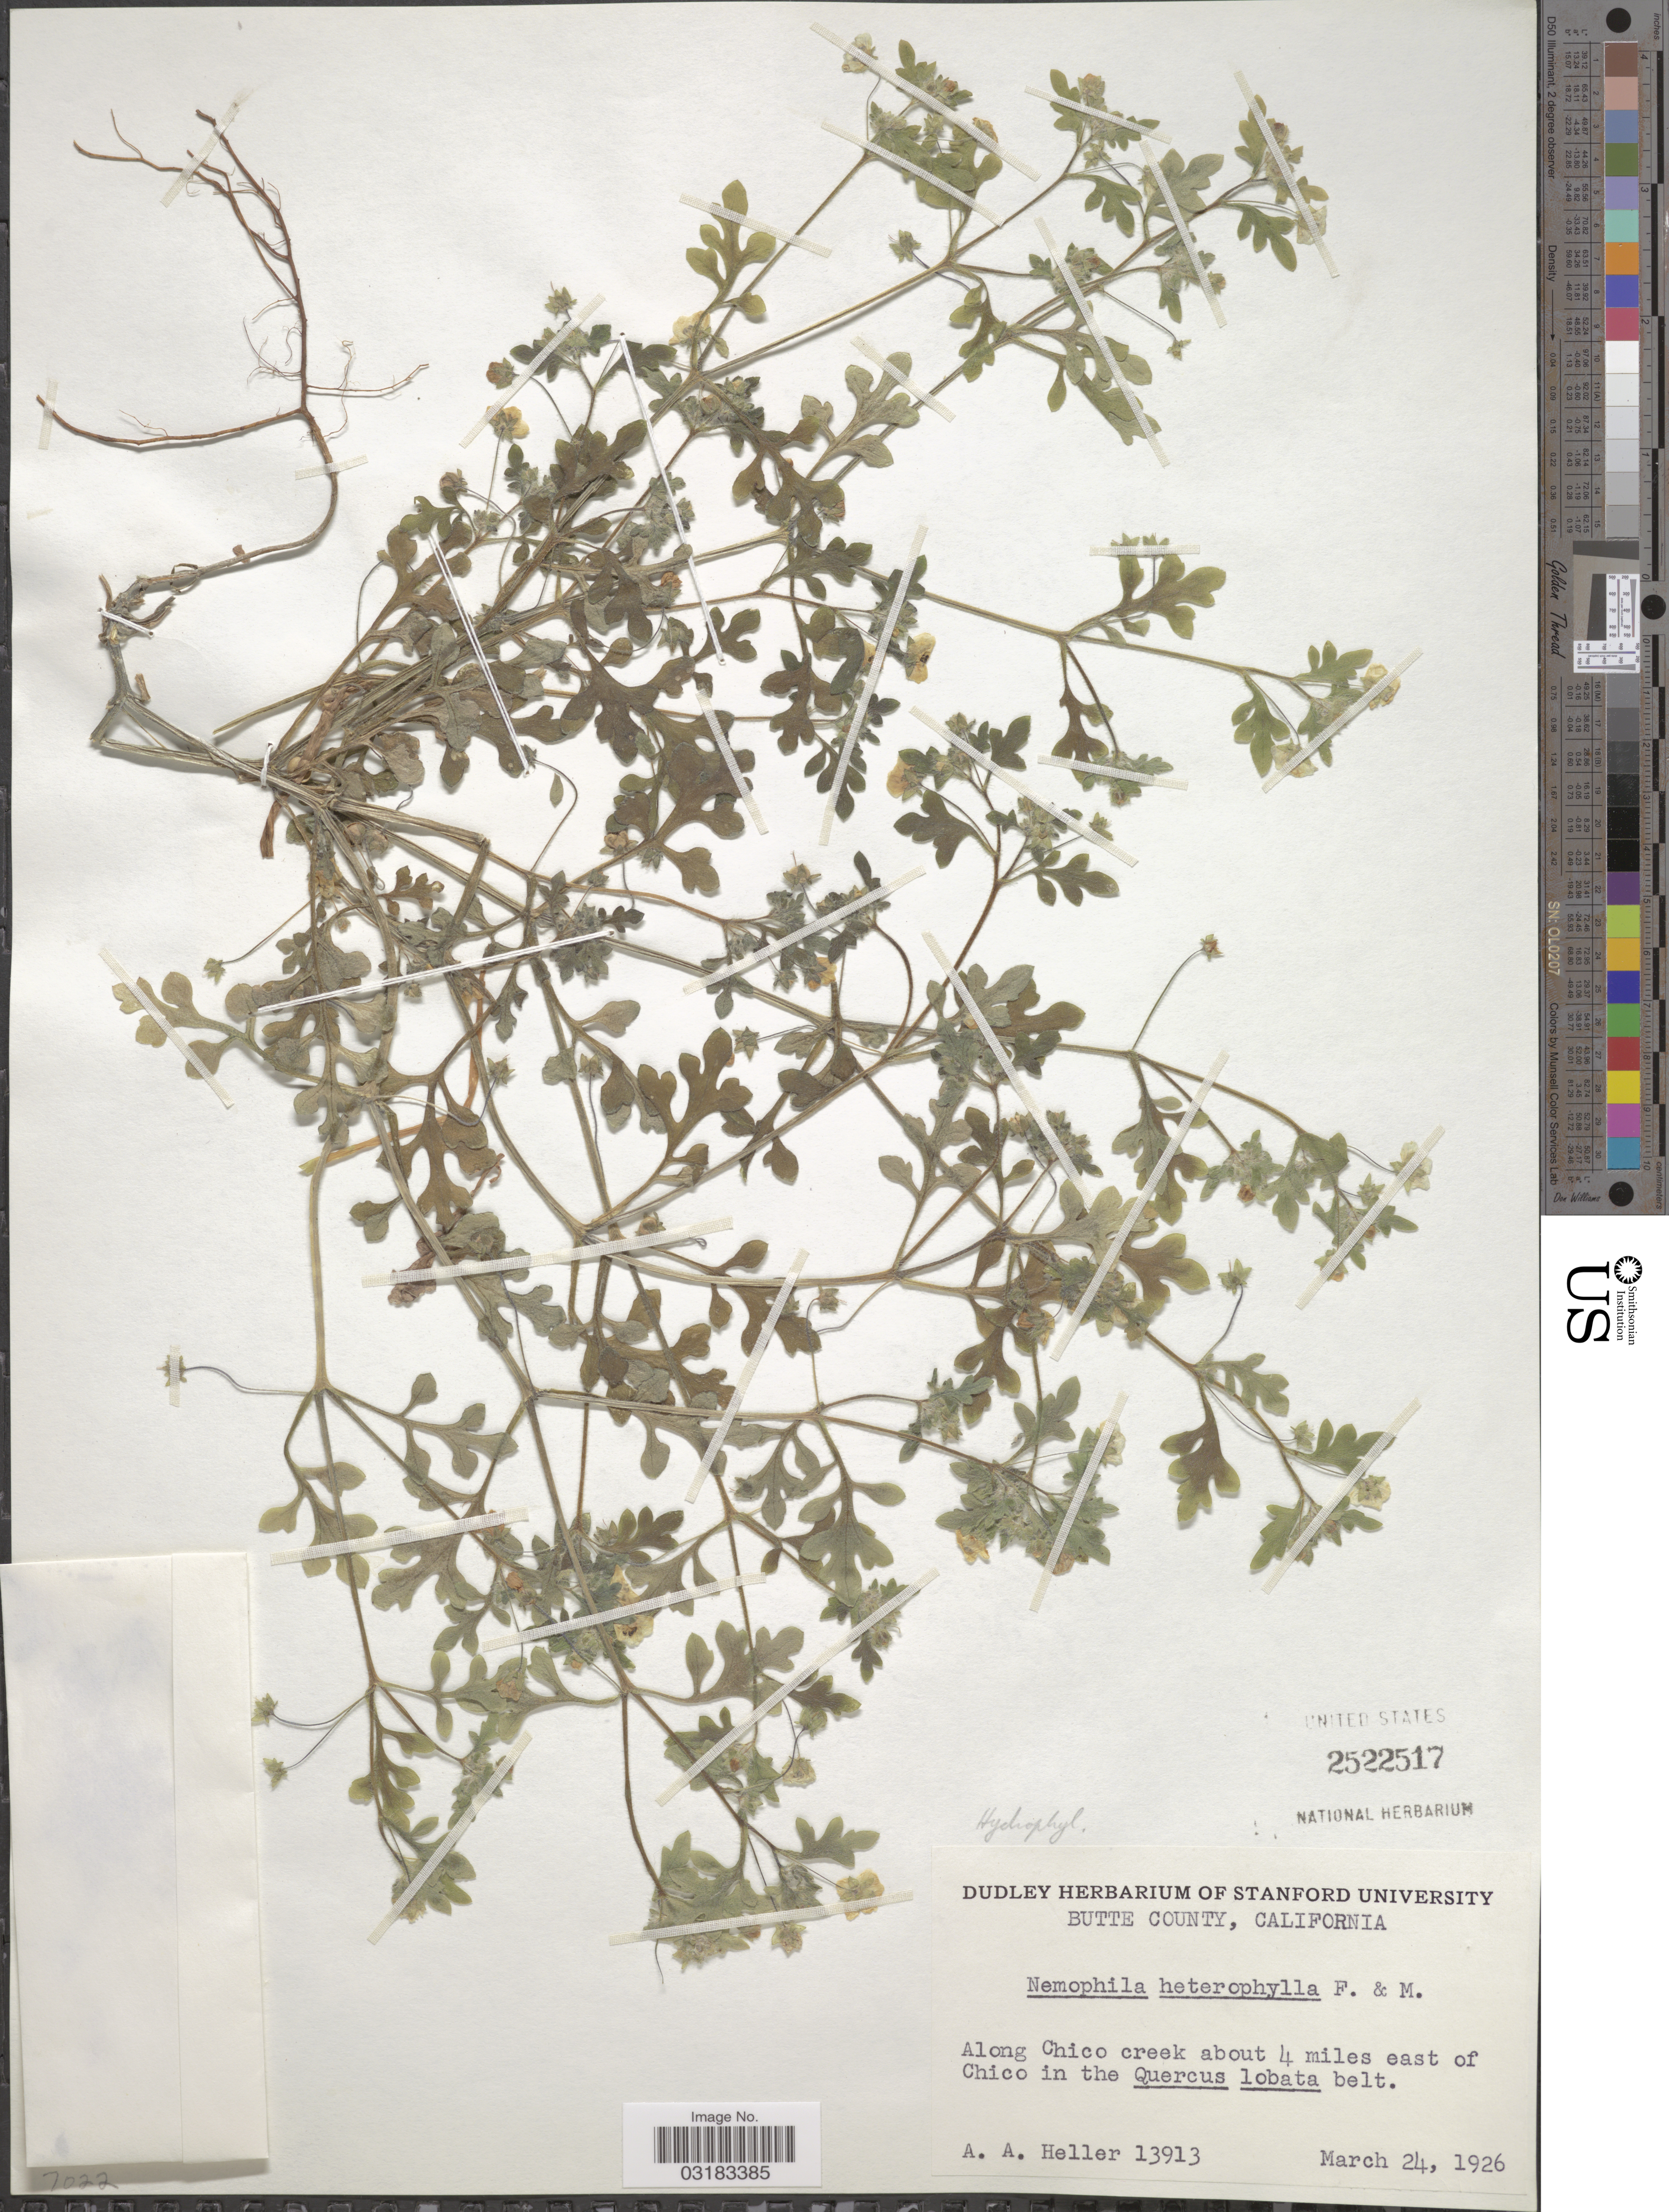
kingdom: Plantae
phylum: Tracheophyta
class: Magnoliopsida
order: Boraginales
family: Hydrophyllaceae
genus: Nemophila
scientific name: Nemophila heterophylla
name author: Fisch. & C.A. Mey.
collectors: A. A. Heller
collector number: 13913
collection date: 1926-03-24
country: United States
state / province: California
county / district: Butte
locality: Butte County. Along Chico creek about 4 miles east of Chico.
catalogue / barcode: US 2522517